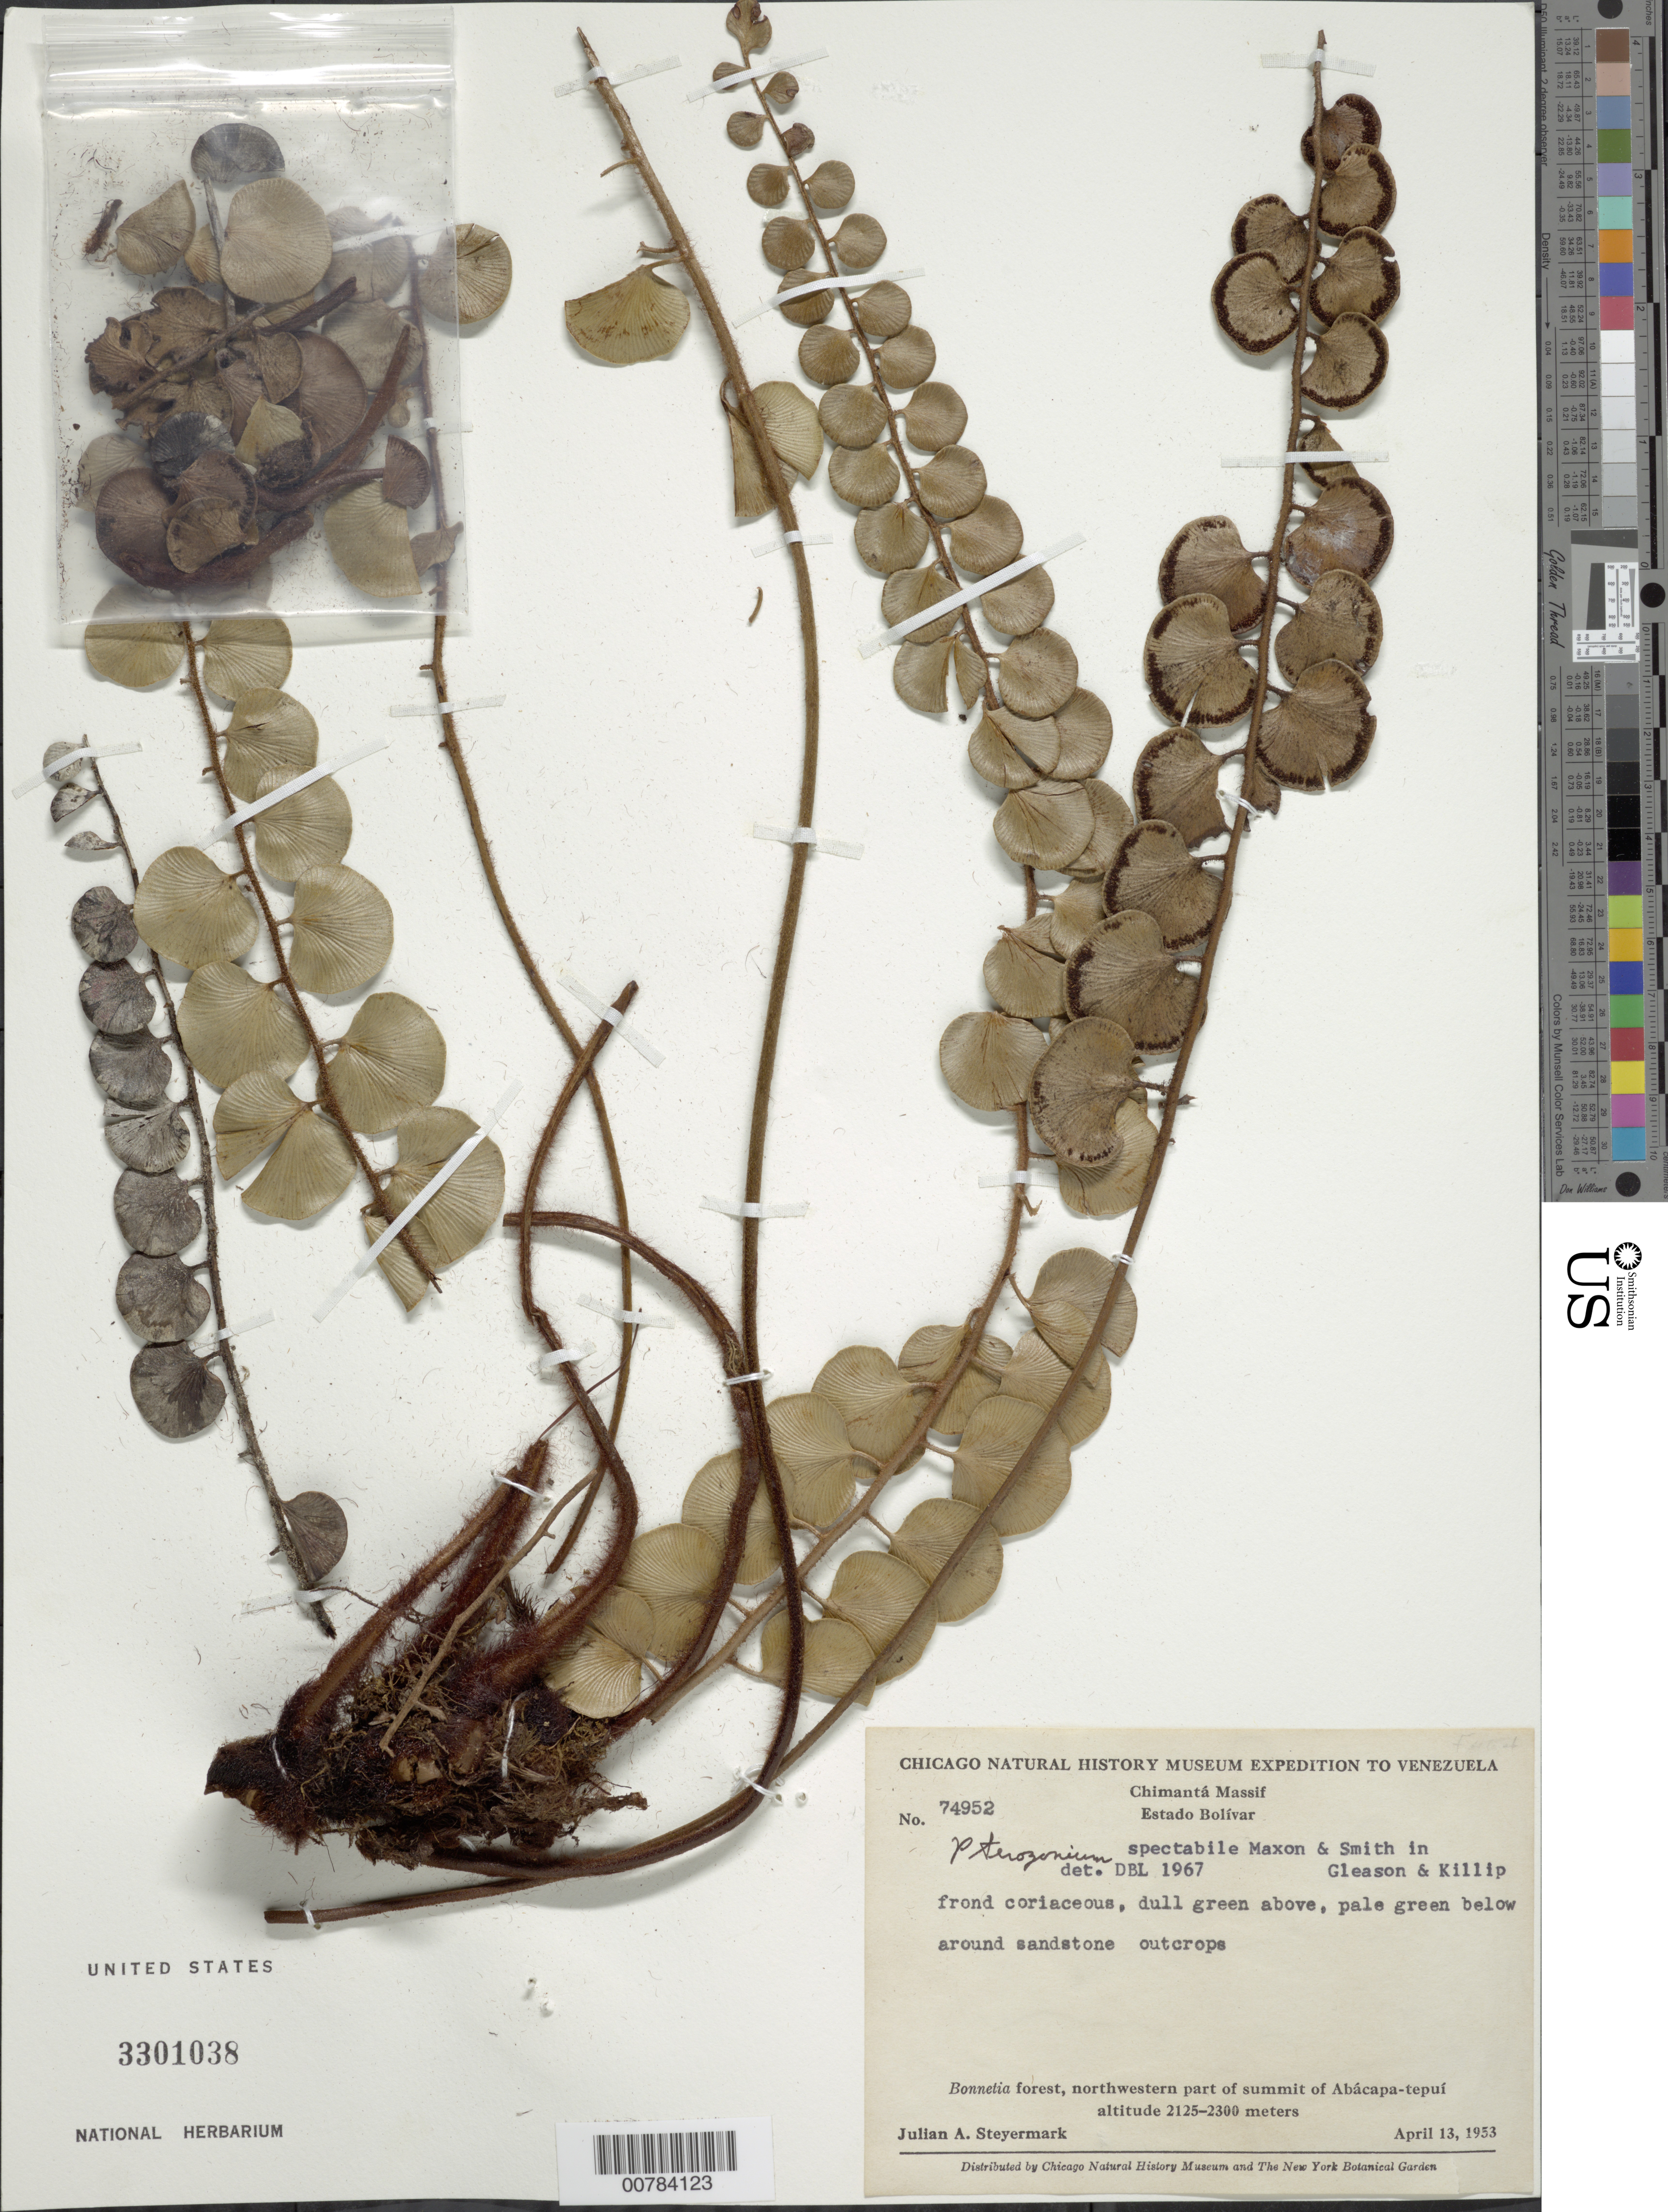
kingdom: Plantae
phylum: Tracheophyta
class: Polypodiopsida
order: Polypodiales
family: Pteridaceae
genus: Pterozonium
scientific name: Pterozonium spectabile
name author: Maxon & A.C. Sm.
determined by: Lellinger, David B., (BOT), Smithsonian Institution - National Museum of Natural History (UNITED STATES)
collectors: J. Steyermark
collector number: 74952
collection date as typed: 13-Apr-53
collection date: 1953-04-13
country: Venezuela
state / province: Bolívar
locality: Chimantá Massif, Abácapa-tepuí, northwest summit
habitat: Outcrops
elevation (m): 2125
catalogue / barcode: US 3301038